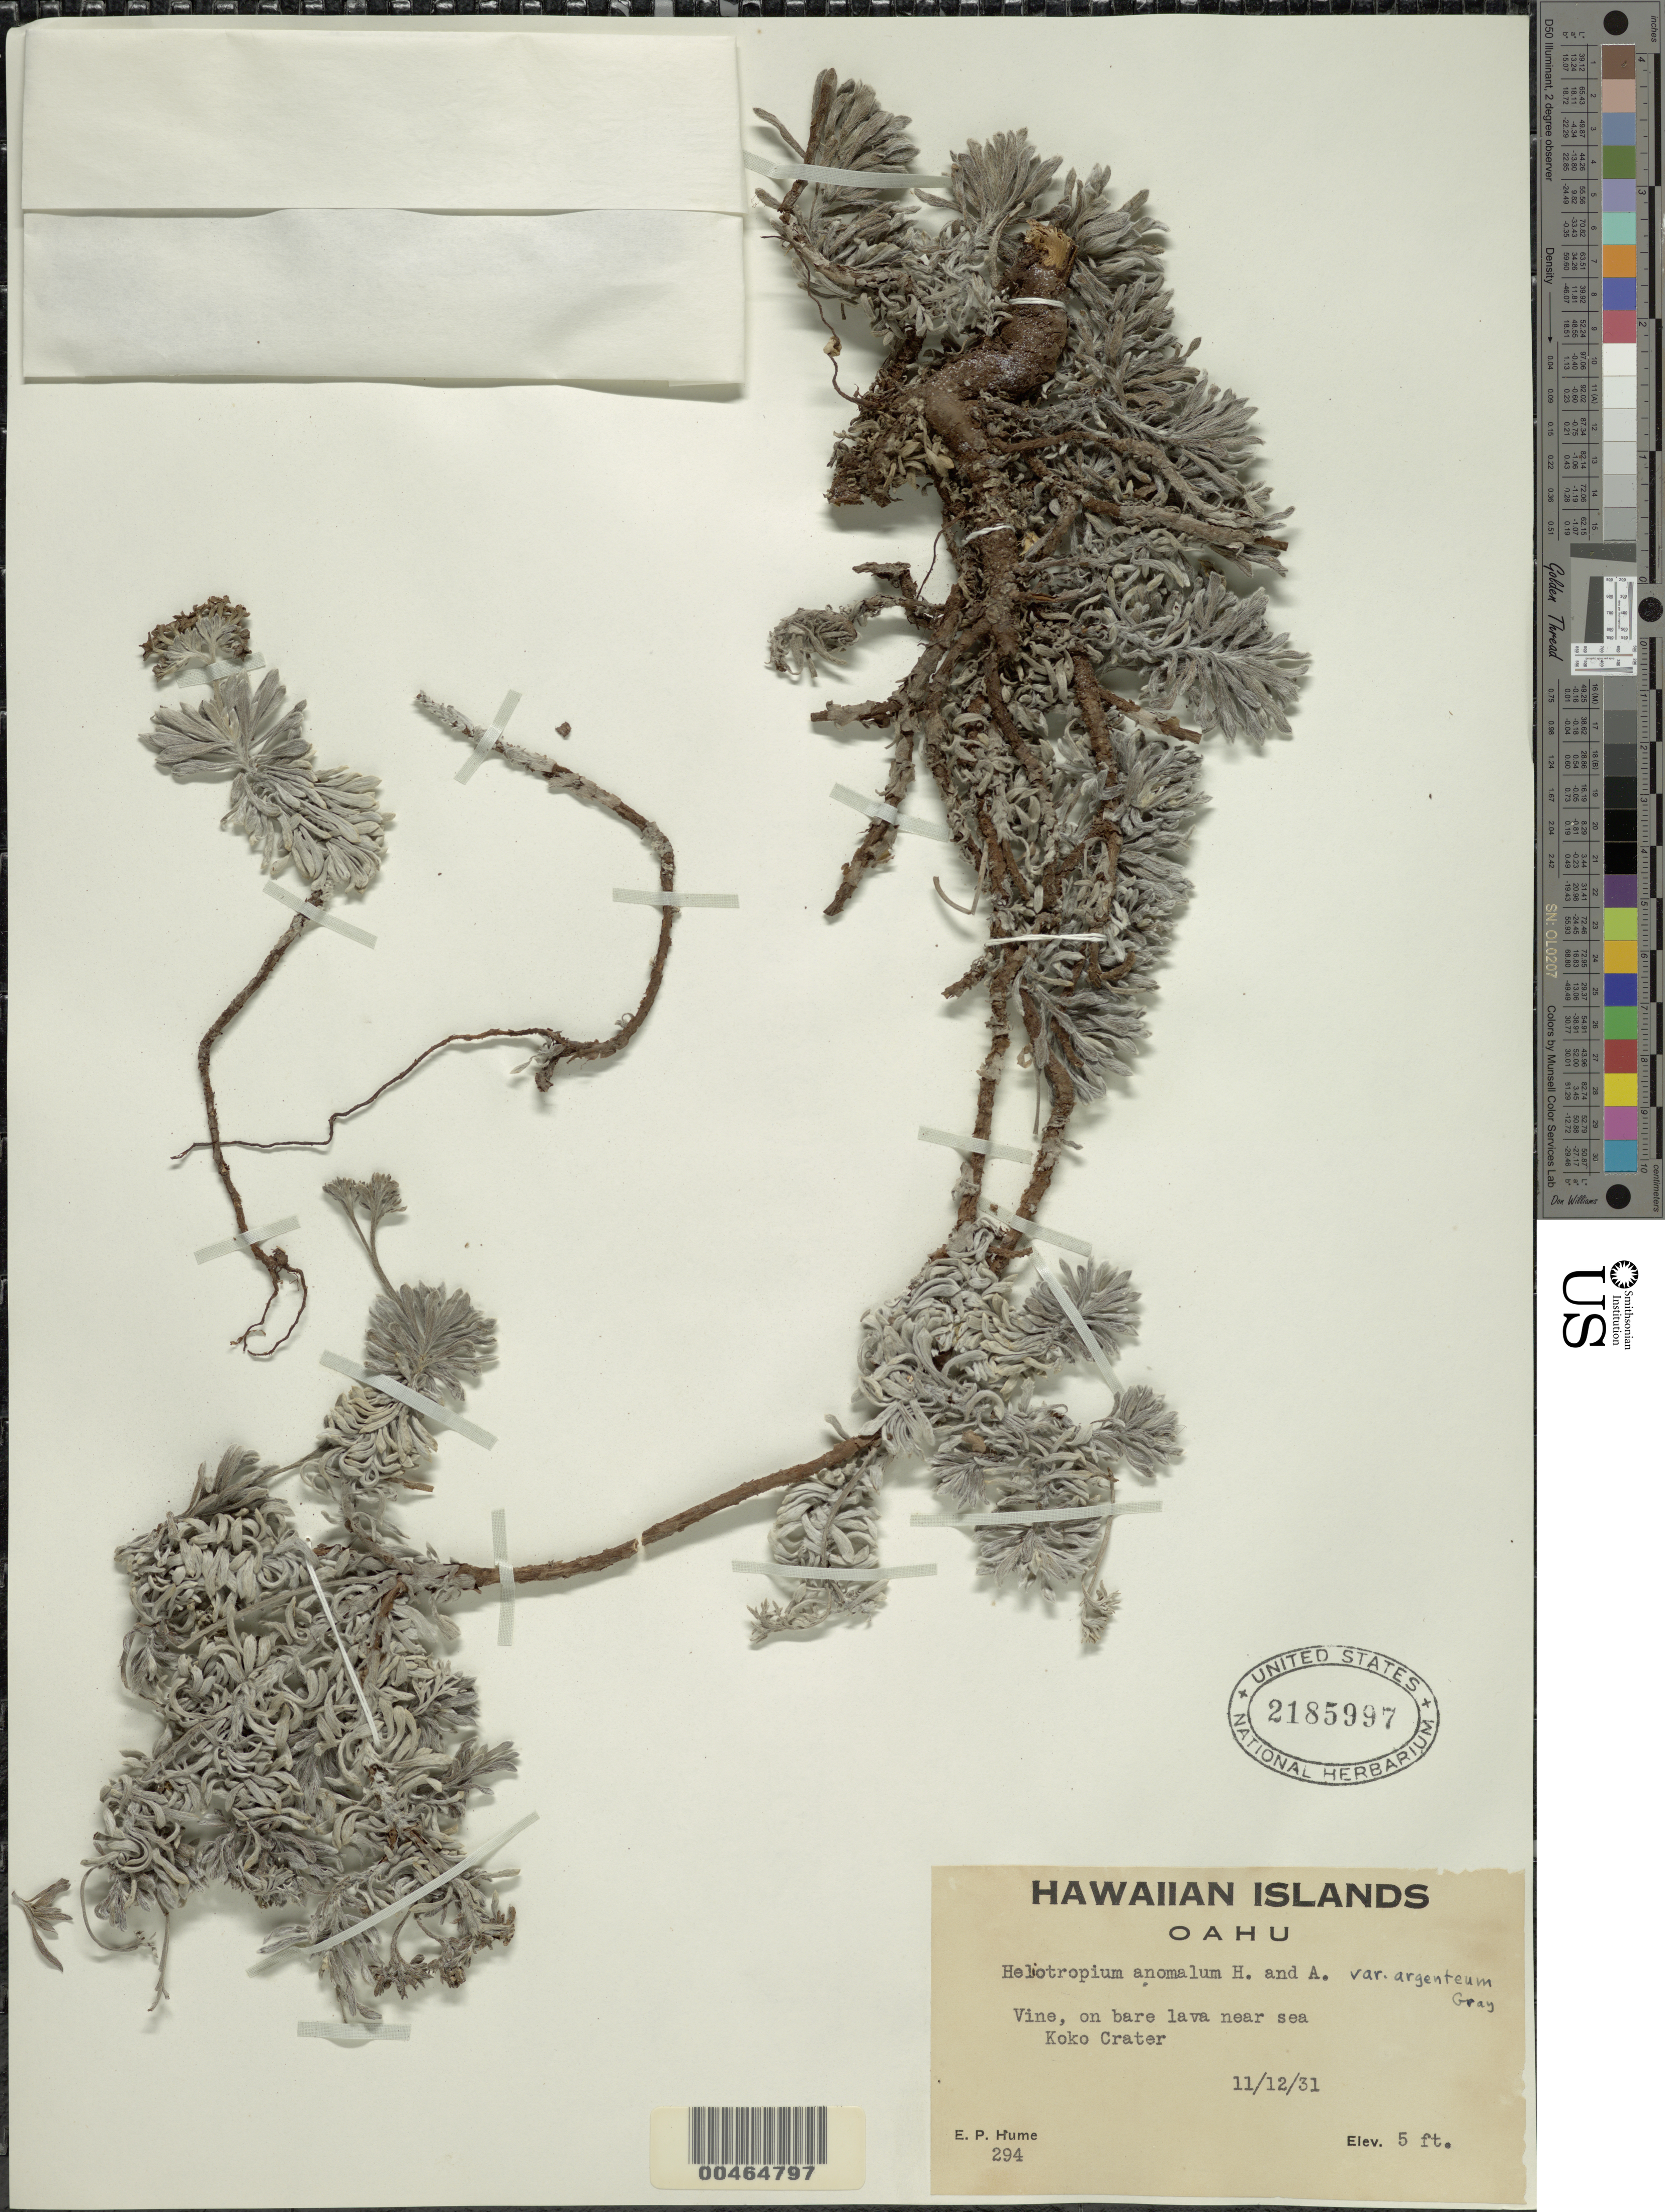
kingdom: Plantae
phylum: Tracheophyta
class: Magnoliopsida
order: Boraginales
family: Heliotropiaceae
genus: Heliotropium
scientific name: Heliotropium anomalum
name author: Hook. & Arn.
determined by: Wagner, W. L., (BOT), Smithsonian Institution - National Museum of Natural History (UNITED STATES)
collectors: E. Hume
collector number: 294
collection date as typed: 12 Nov 1931 or 11 Dec 1931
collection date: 1931-11-12 or 1931-12-11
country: United States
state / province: Hawaii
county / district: Honolulu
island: Oahu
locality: Koko Crater, on bare lava near sea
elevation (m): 2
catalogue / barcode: US 2185997